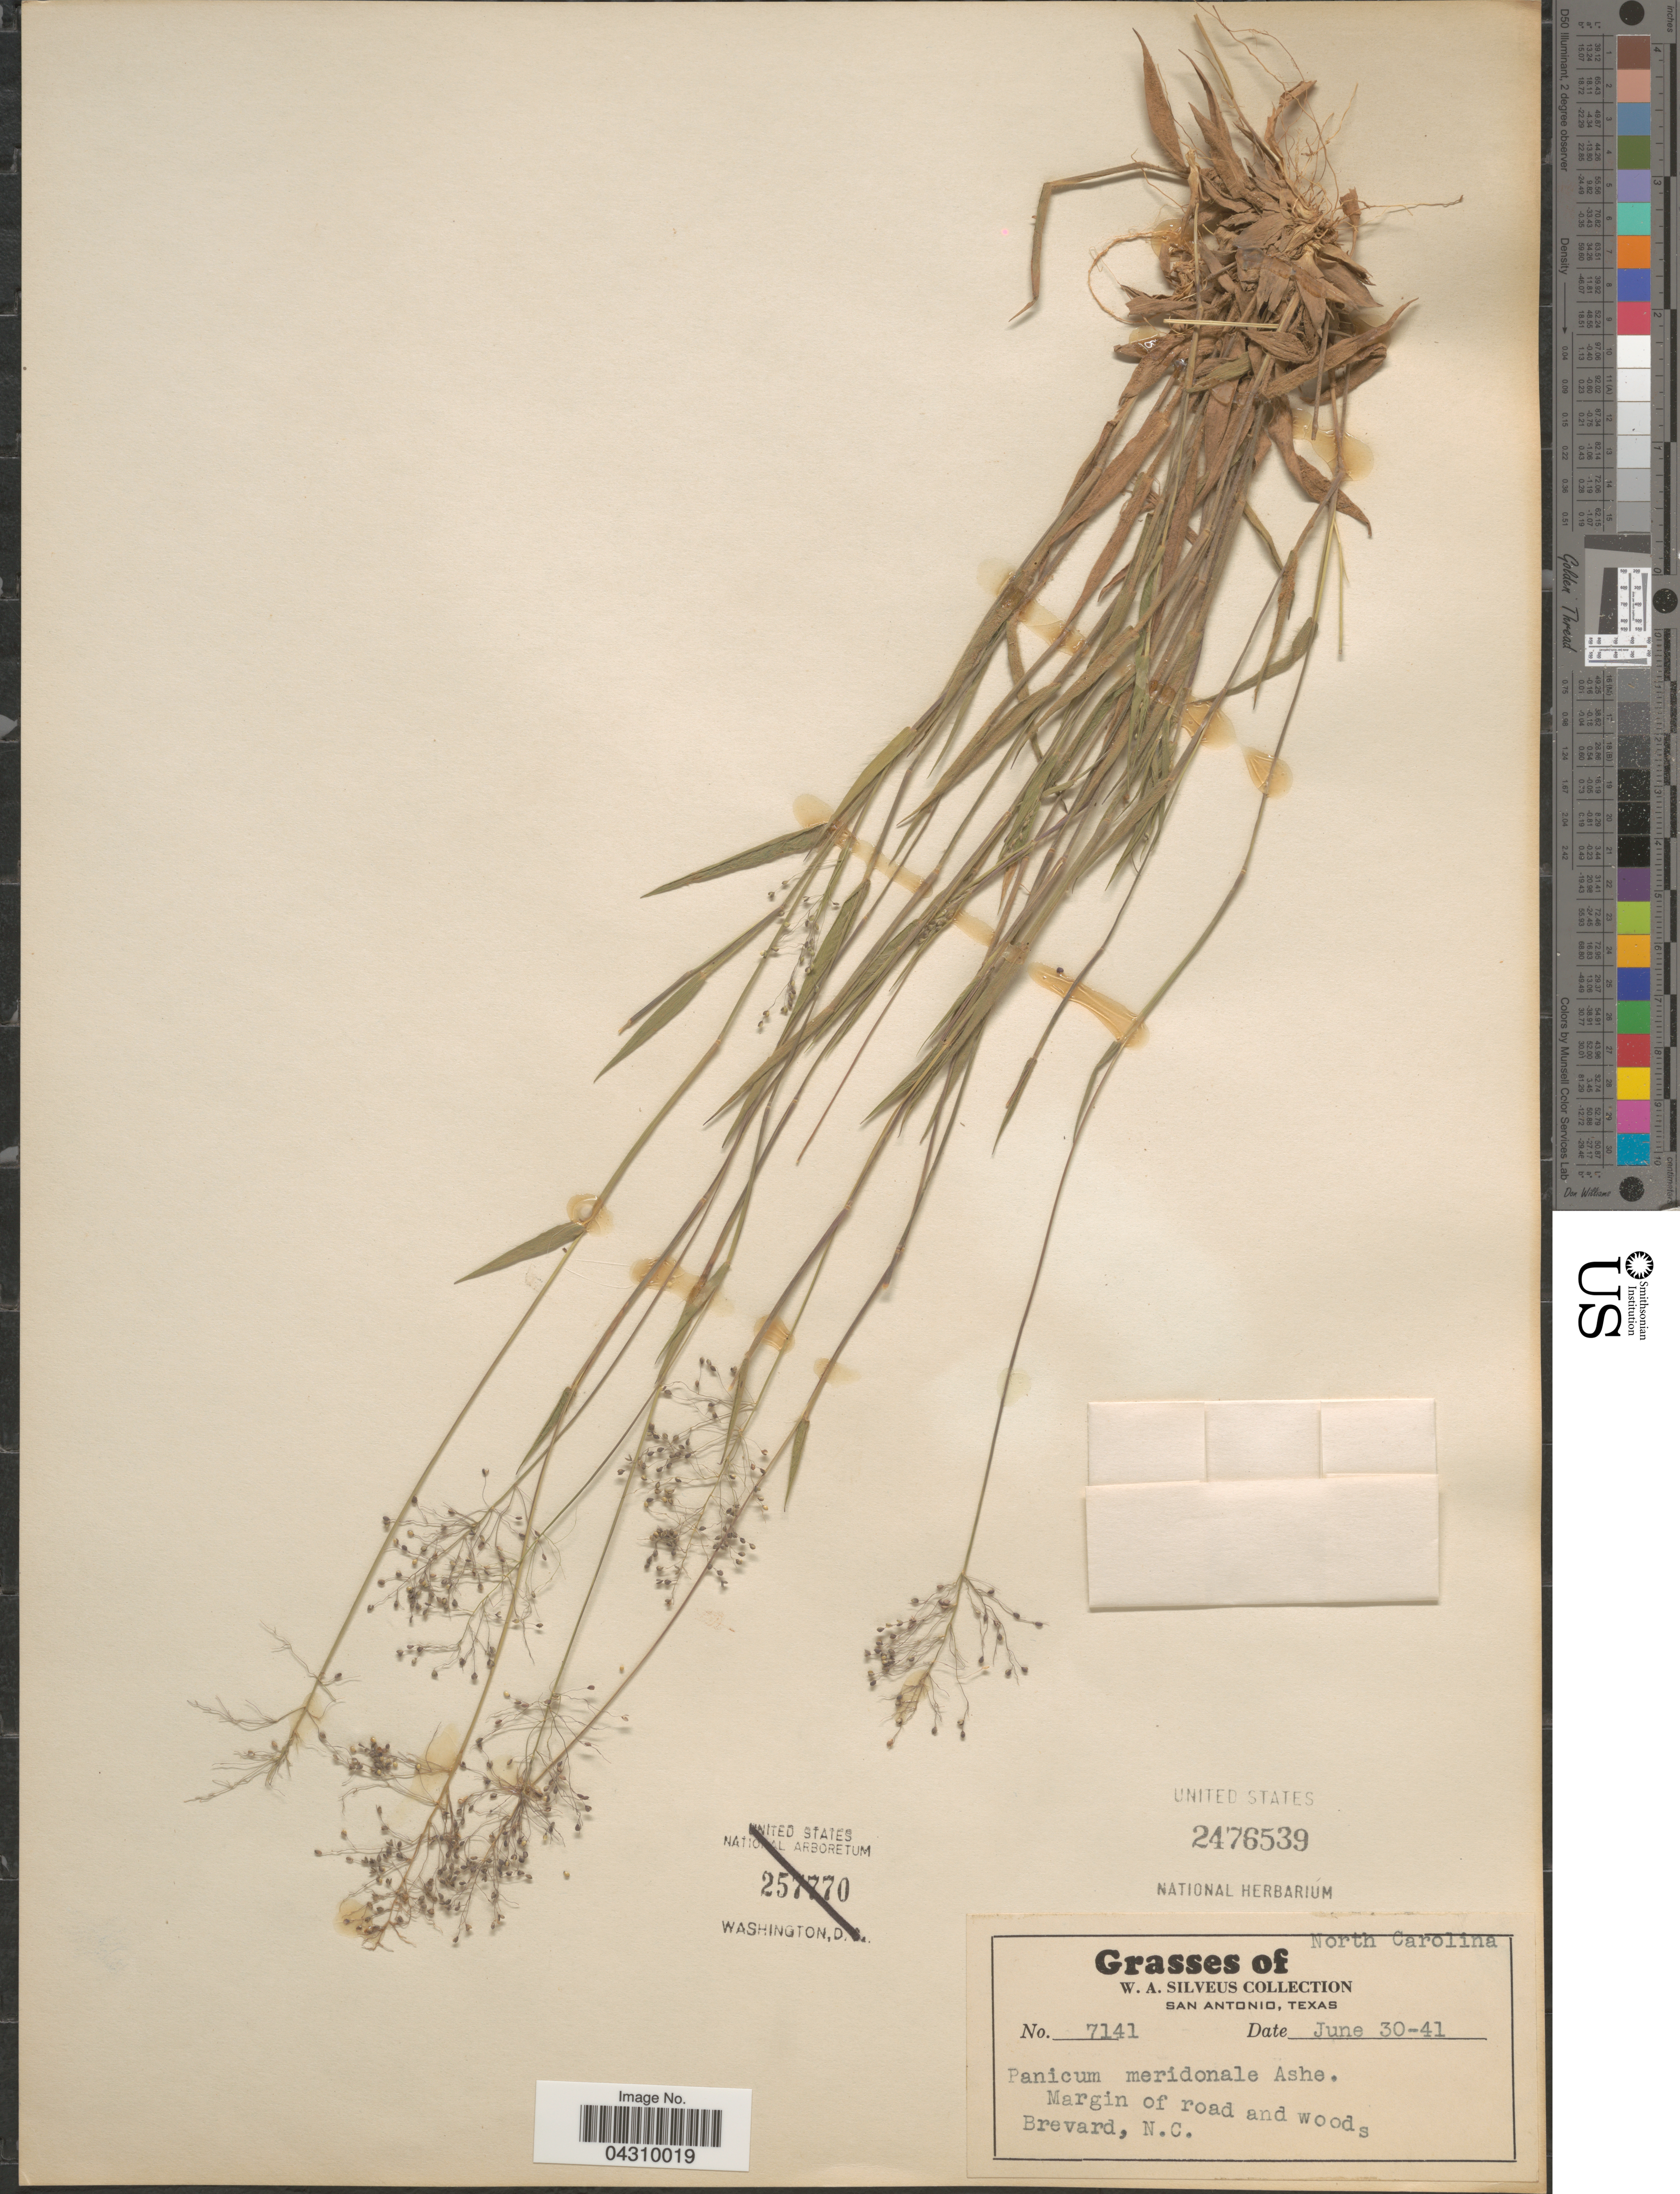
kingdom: Plantae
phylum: Tracheophyta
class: Liliopsida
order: Poales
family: Poaceae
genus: Dichanthelium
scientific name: Dichanthelium acuminatum var. acuminatum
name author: (Sw.) Gould & C.A. Clark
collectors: W. Silveus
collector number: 7141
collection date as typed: Transcribed d/m/y: 30/6/41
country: United States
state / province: North Carolina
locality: Margin of road and woods Brevard.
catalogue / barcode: US 2476539